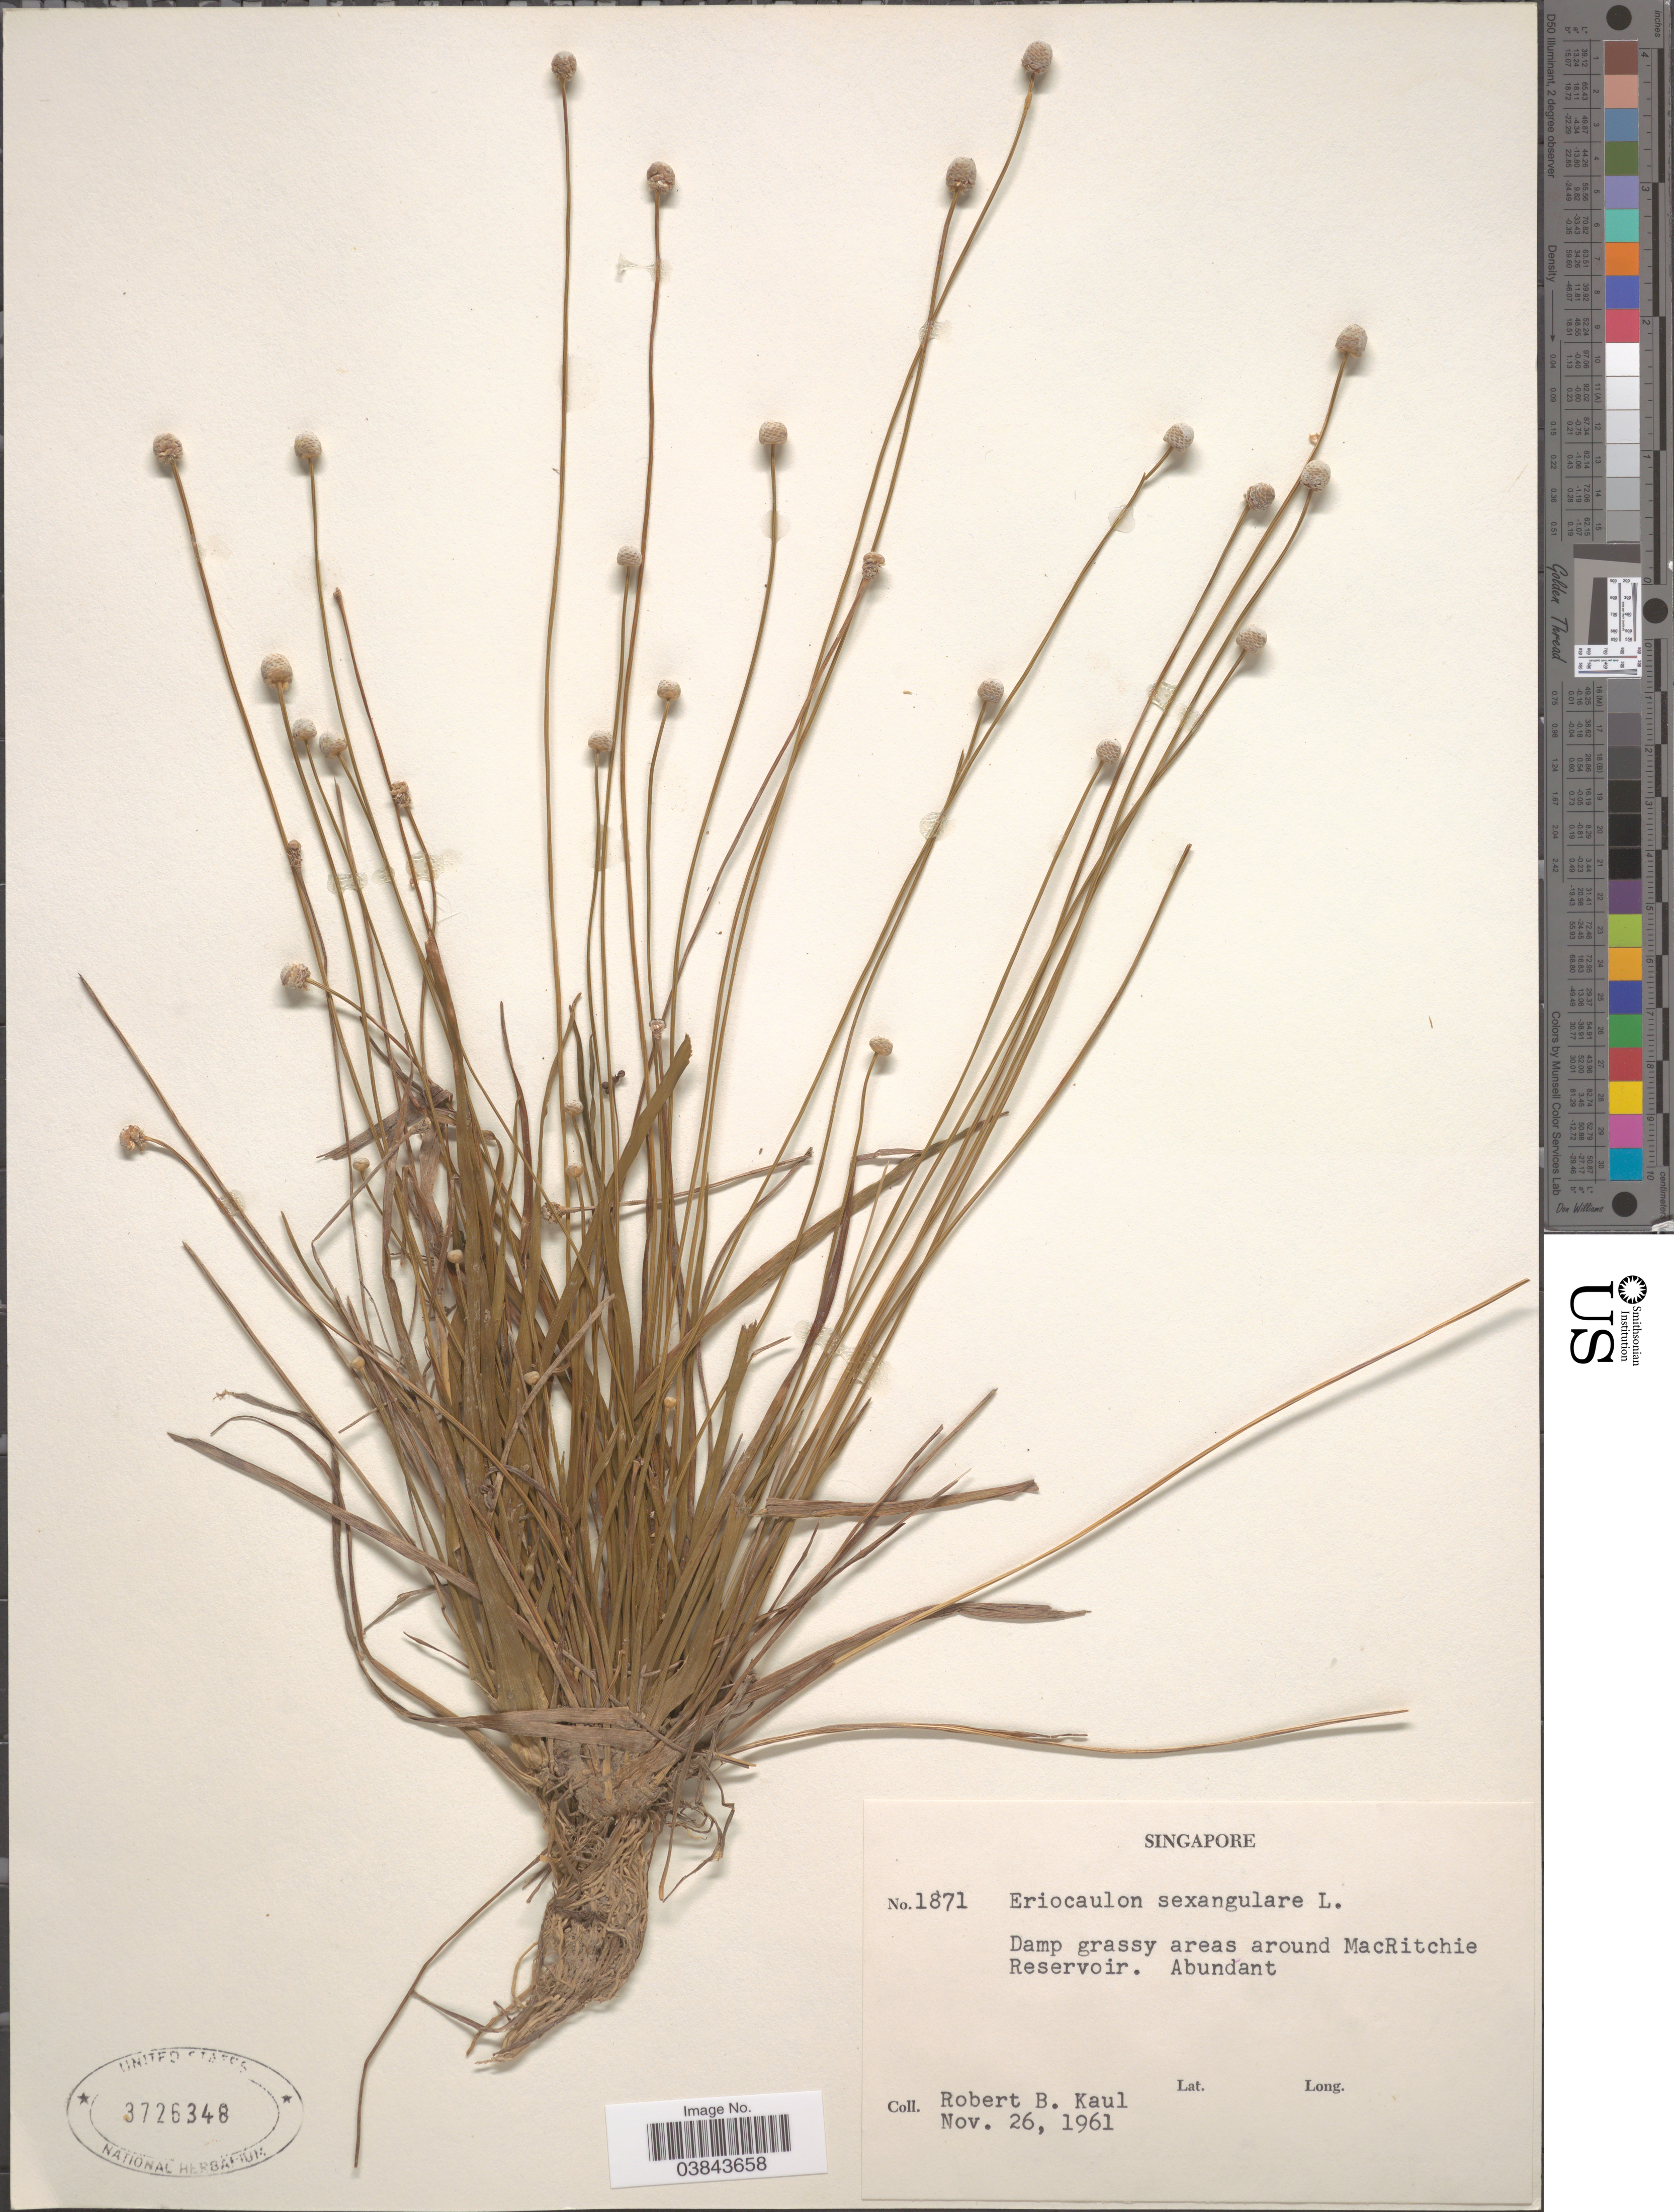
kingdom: Plantae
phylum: Tracheophyta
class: Liliopsida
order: Poales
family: Eriocaulaceae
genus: Eriocaulon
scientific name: Eriocaulon sexangulare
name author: L.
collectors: R. Kaul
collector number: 1871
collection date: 1961-11-26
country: Singapore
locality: Areas around MacRitchie Reservoir.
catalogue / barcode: US 3726348